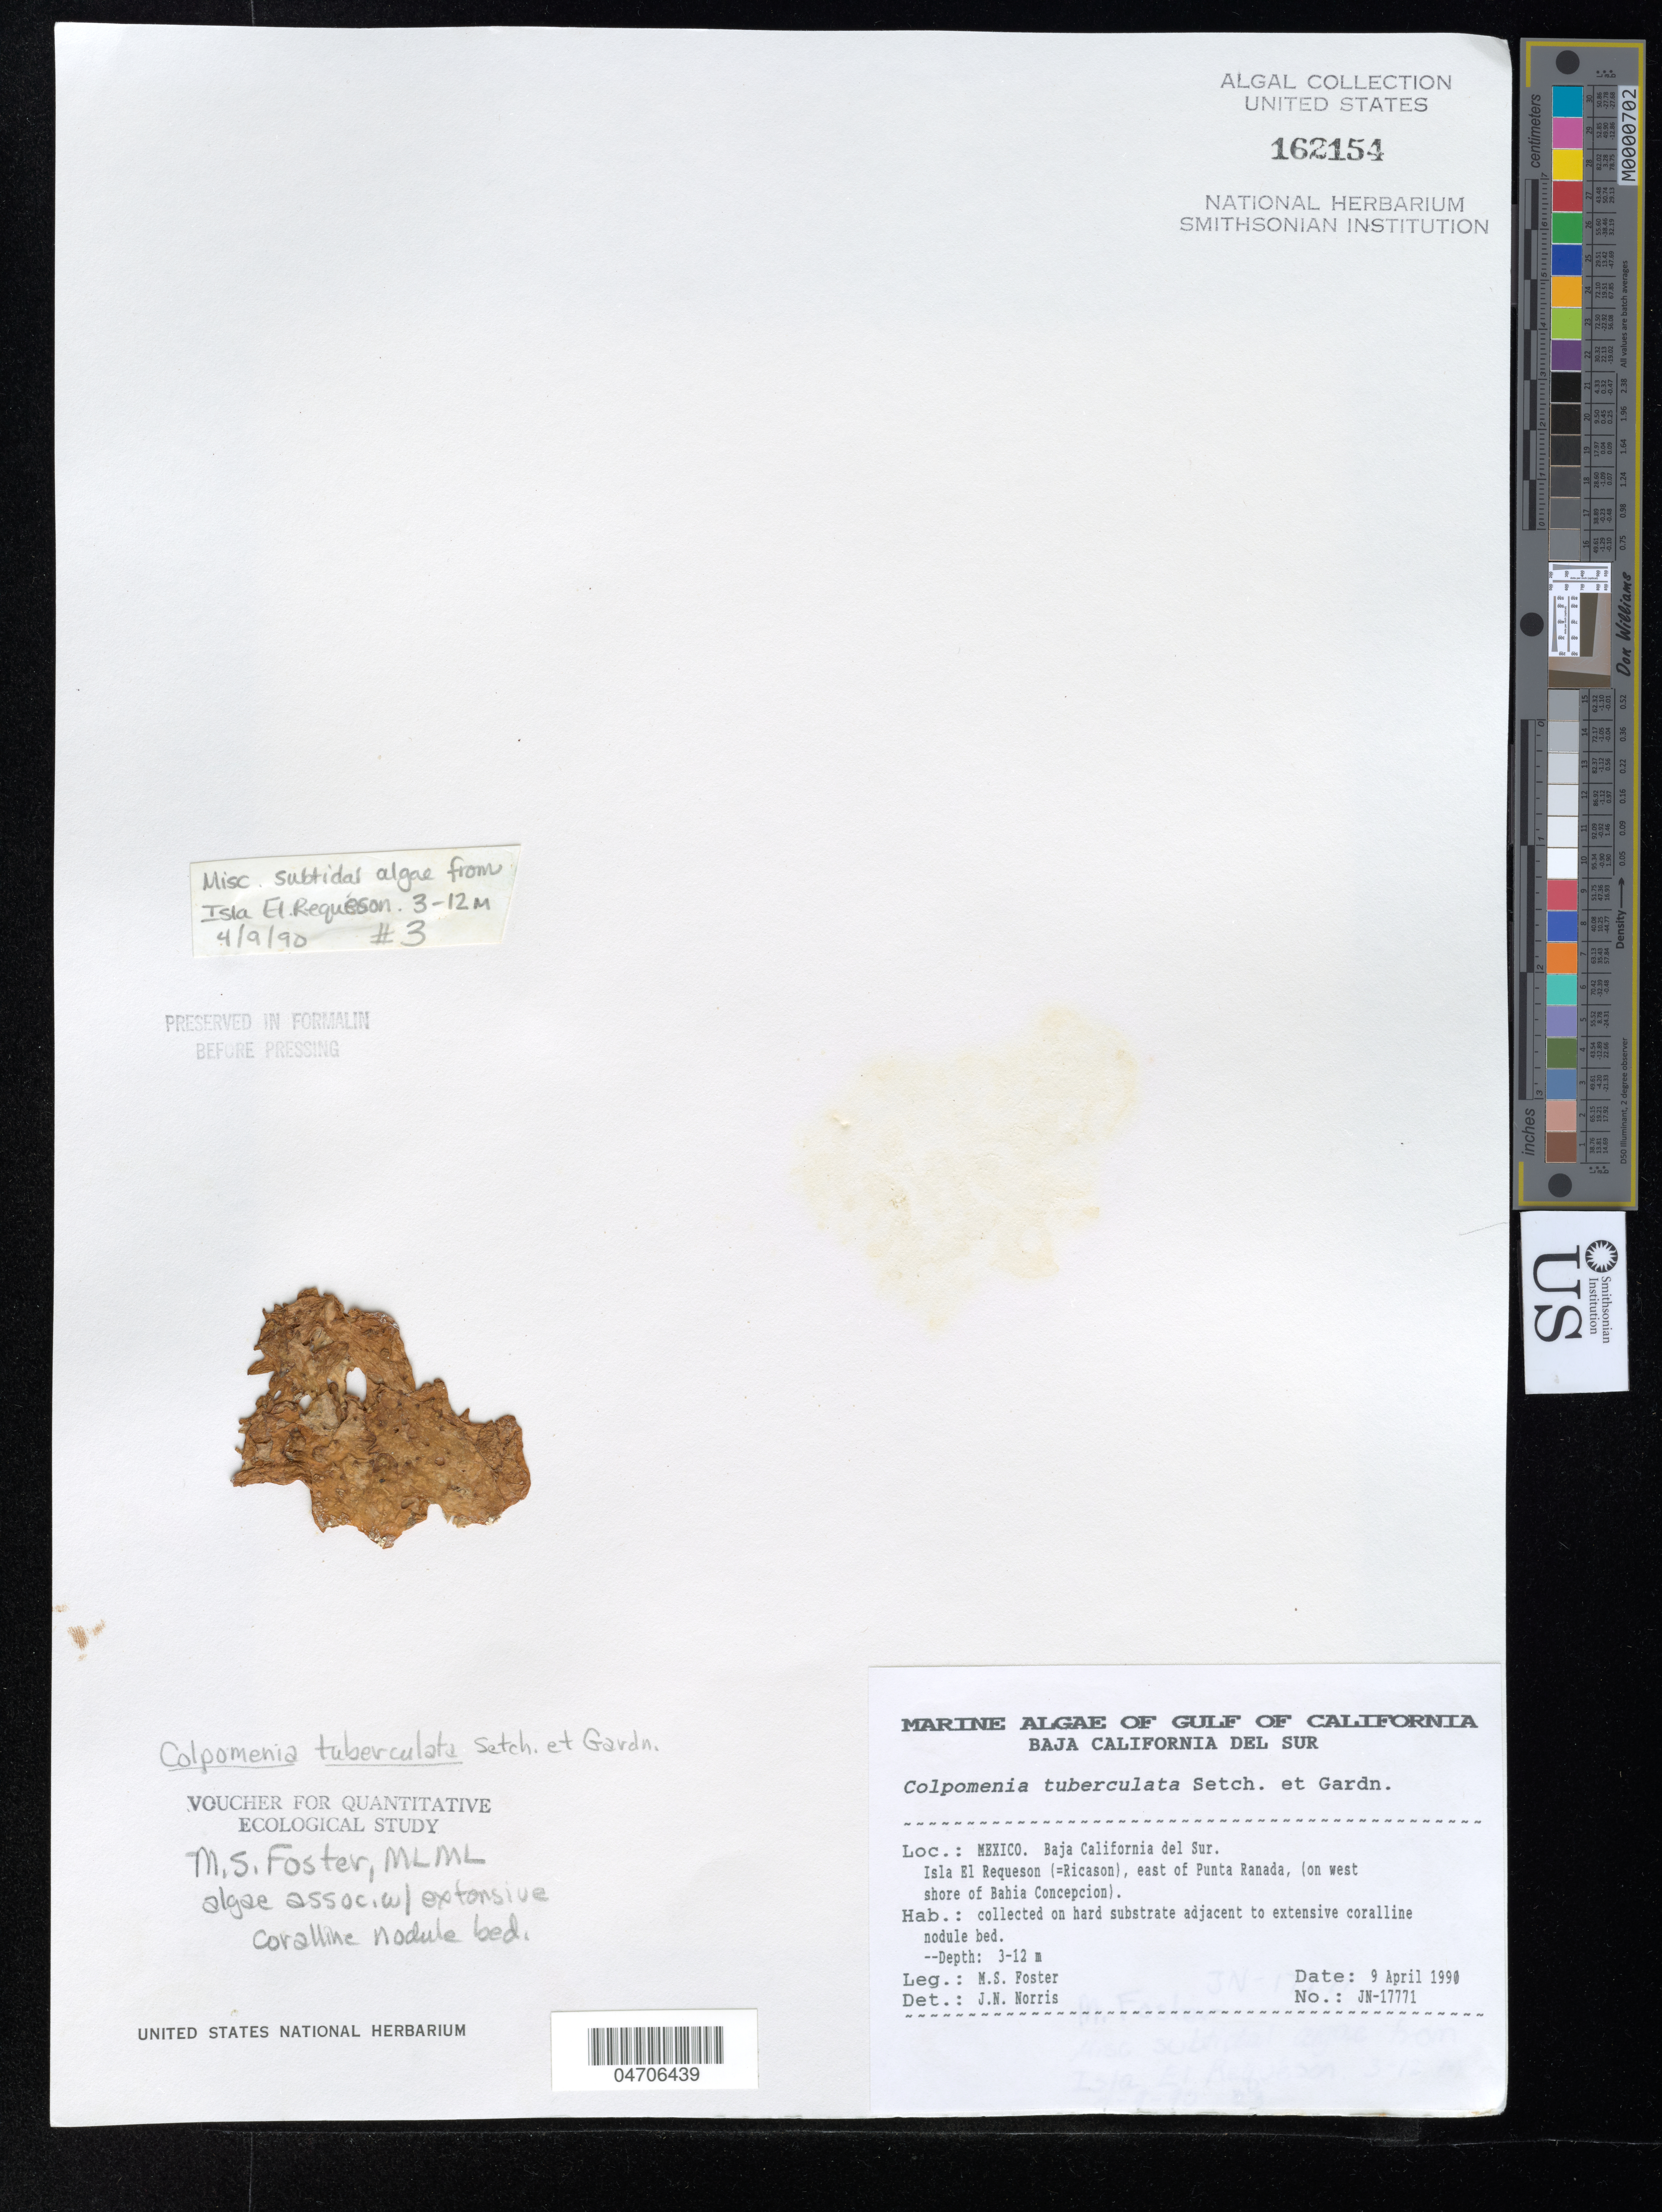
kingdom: Chromista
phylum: Ochrophyta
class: Phaeophyceae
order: Scytosiphonales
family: Scytosiphonaceae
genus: Colpomenia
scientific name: Colpomenia tuberculata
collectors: M. Foster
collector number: JN-17771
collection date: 1990-04-09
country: Mexico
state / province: Baja California Sur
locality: Gulf of California. Baja California del Sur. Isla El Requeson (=Ricason), east of Punta Ranada, (on west shore of Bahia Concepcion).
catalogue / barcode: US 162154